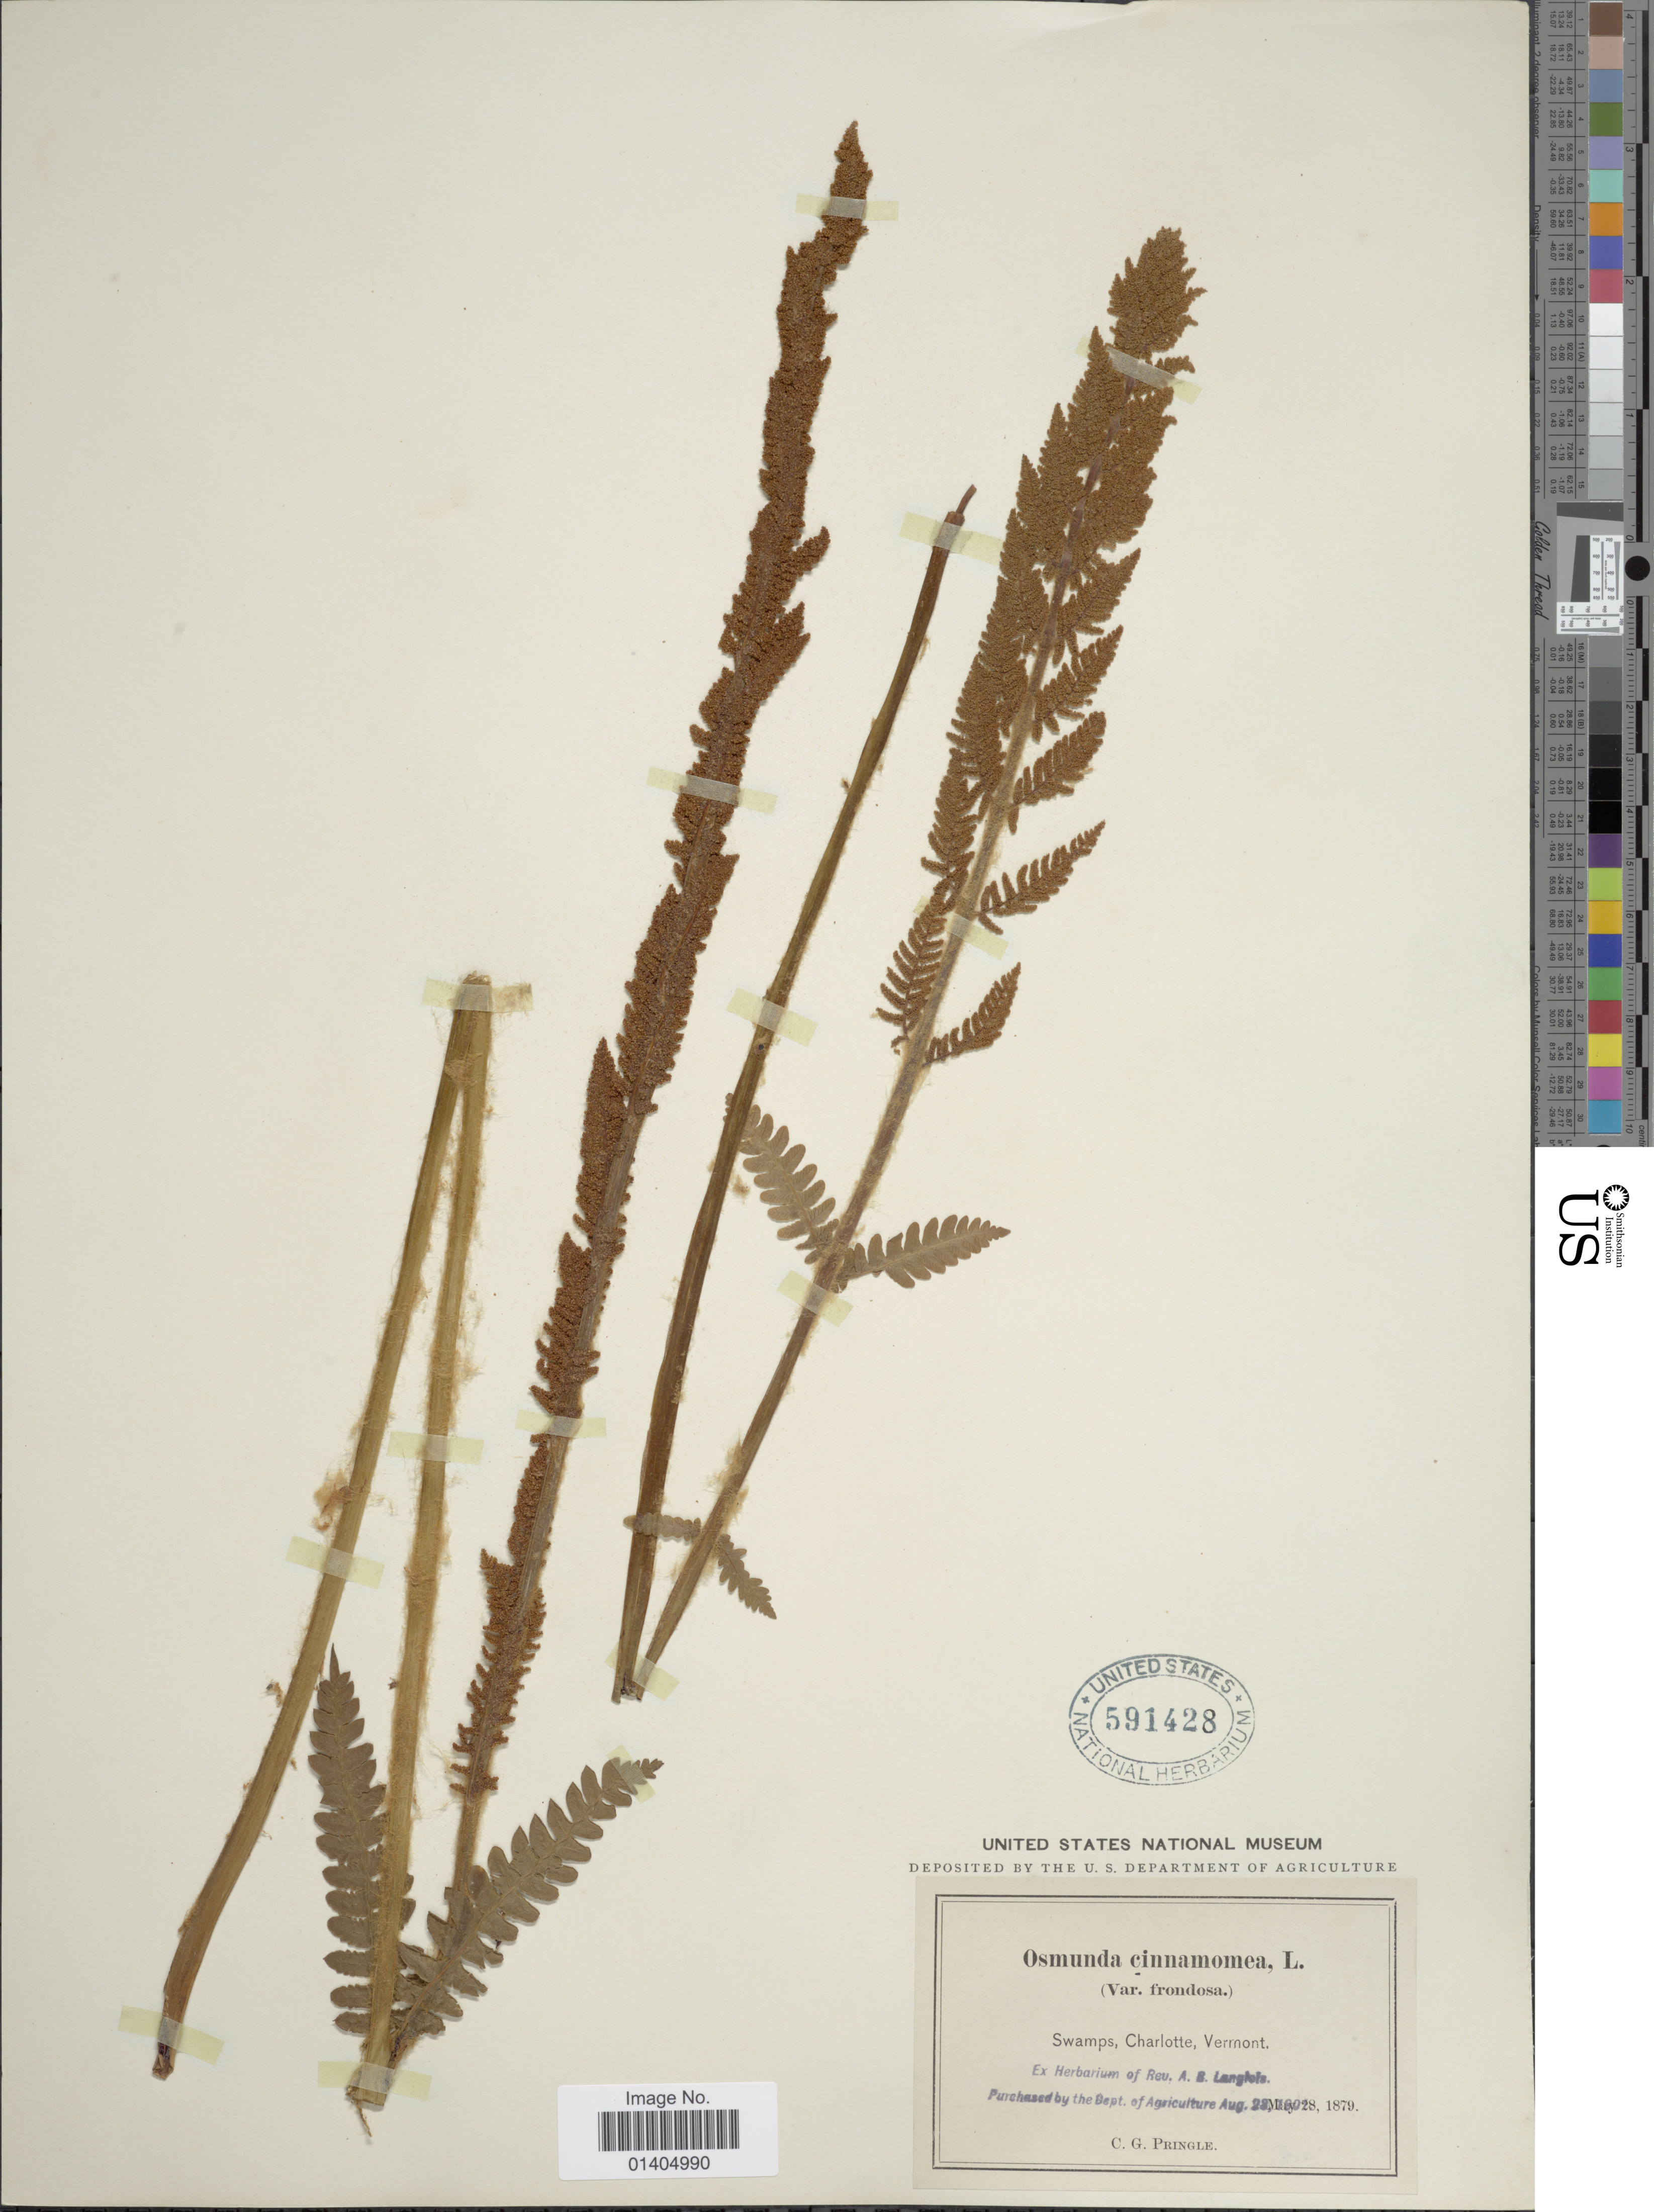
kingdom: Plantae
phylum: Tracheophyta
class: Polypodiopsida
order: Osmundales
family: Osmundaceae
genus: Osmundastrum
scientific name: Osmundastrum cinnamomeum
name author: (L.) C. Presl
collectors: C. G. Pringle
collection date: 1879-05-28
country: United States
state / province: Vermont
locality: Swamps, Charlotte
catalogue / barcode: US 591428